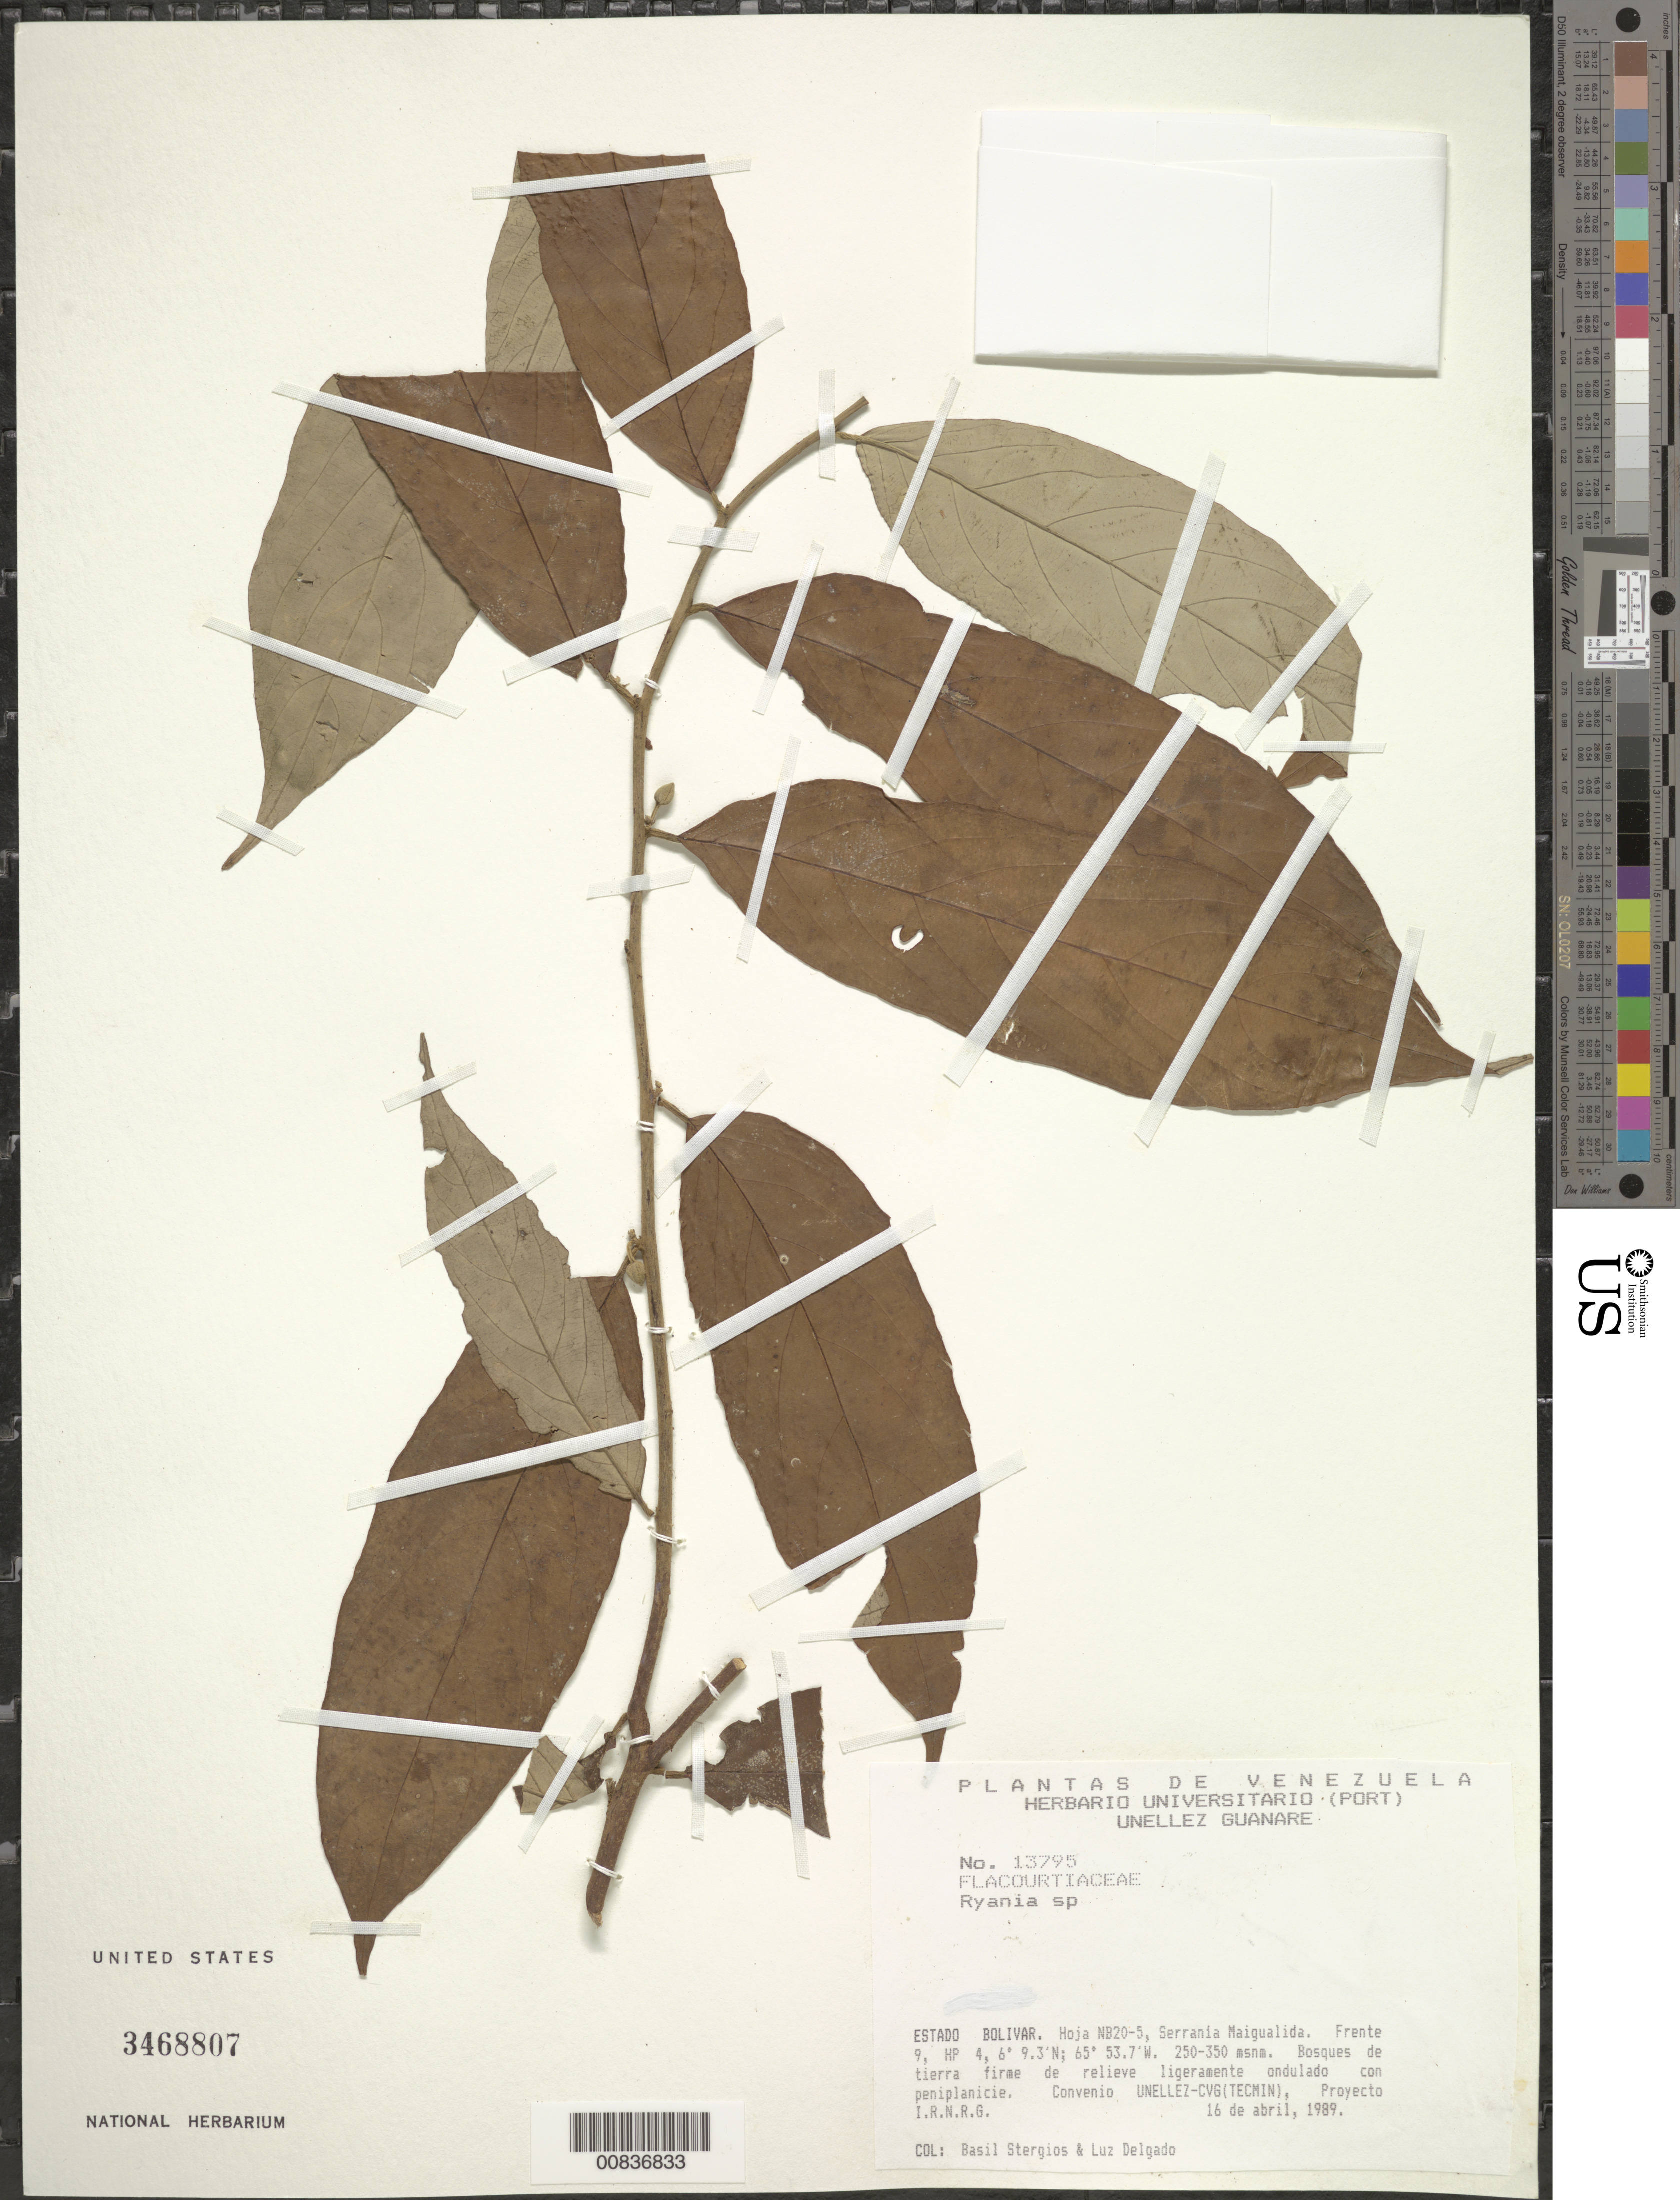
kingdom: Plantae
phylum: Tracheophyta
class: Magnoliopsida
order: Malpighiales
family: Salicaceae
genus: Ryania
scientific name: Ryania sp.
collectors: B. G. Stergios & L. Delgado V.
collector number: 13795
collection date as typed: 16-Apr-89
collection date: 1989-04-16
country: Venezuela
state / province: Bolívar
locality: Serrania Maigualida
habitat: Bosque de tierra firme de relieve ligeramente ondulado con peniplanicie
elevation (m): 250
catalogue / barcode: US 3468807